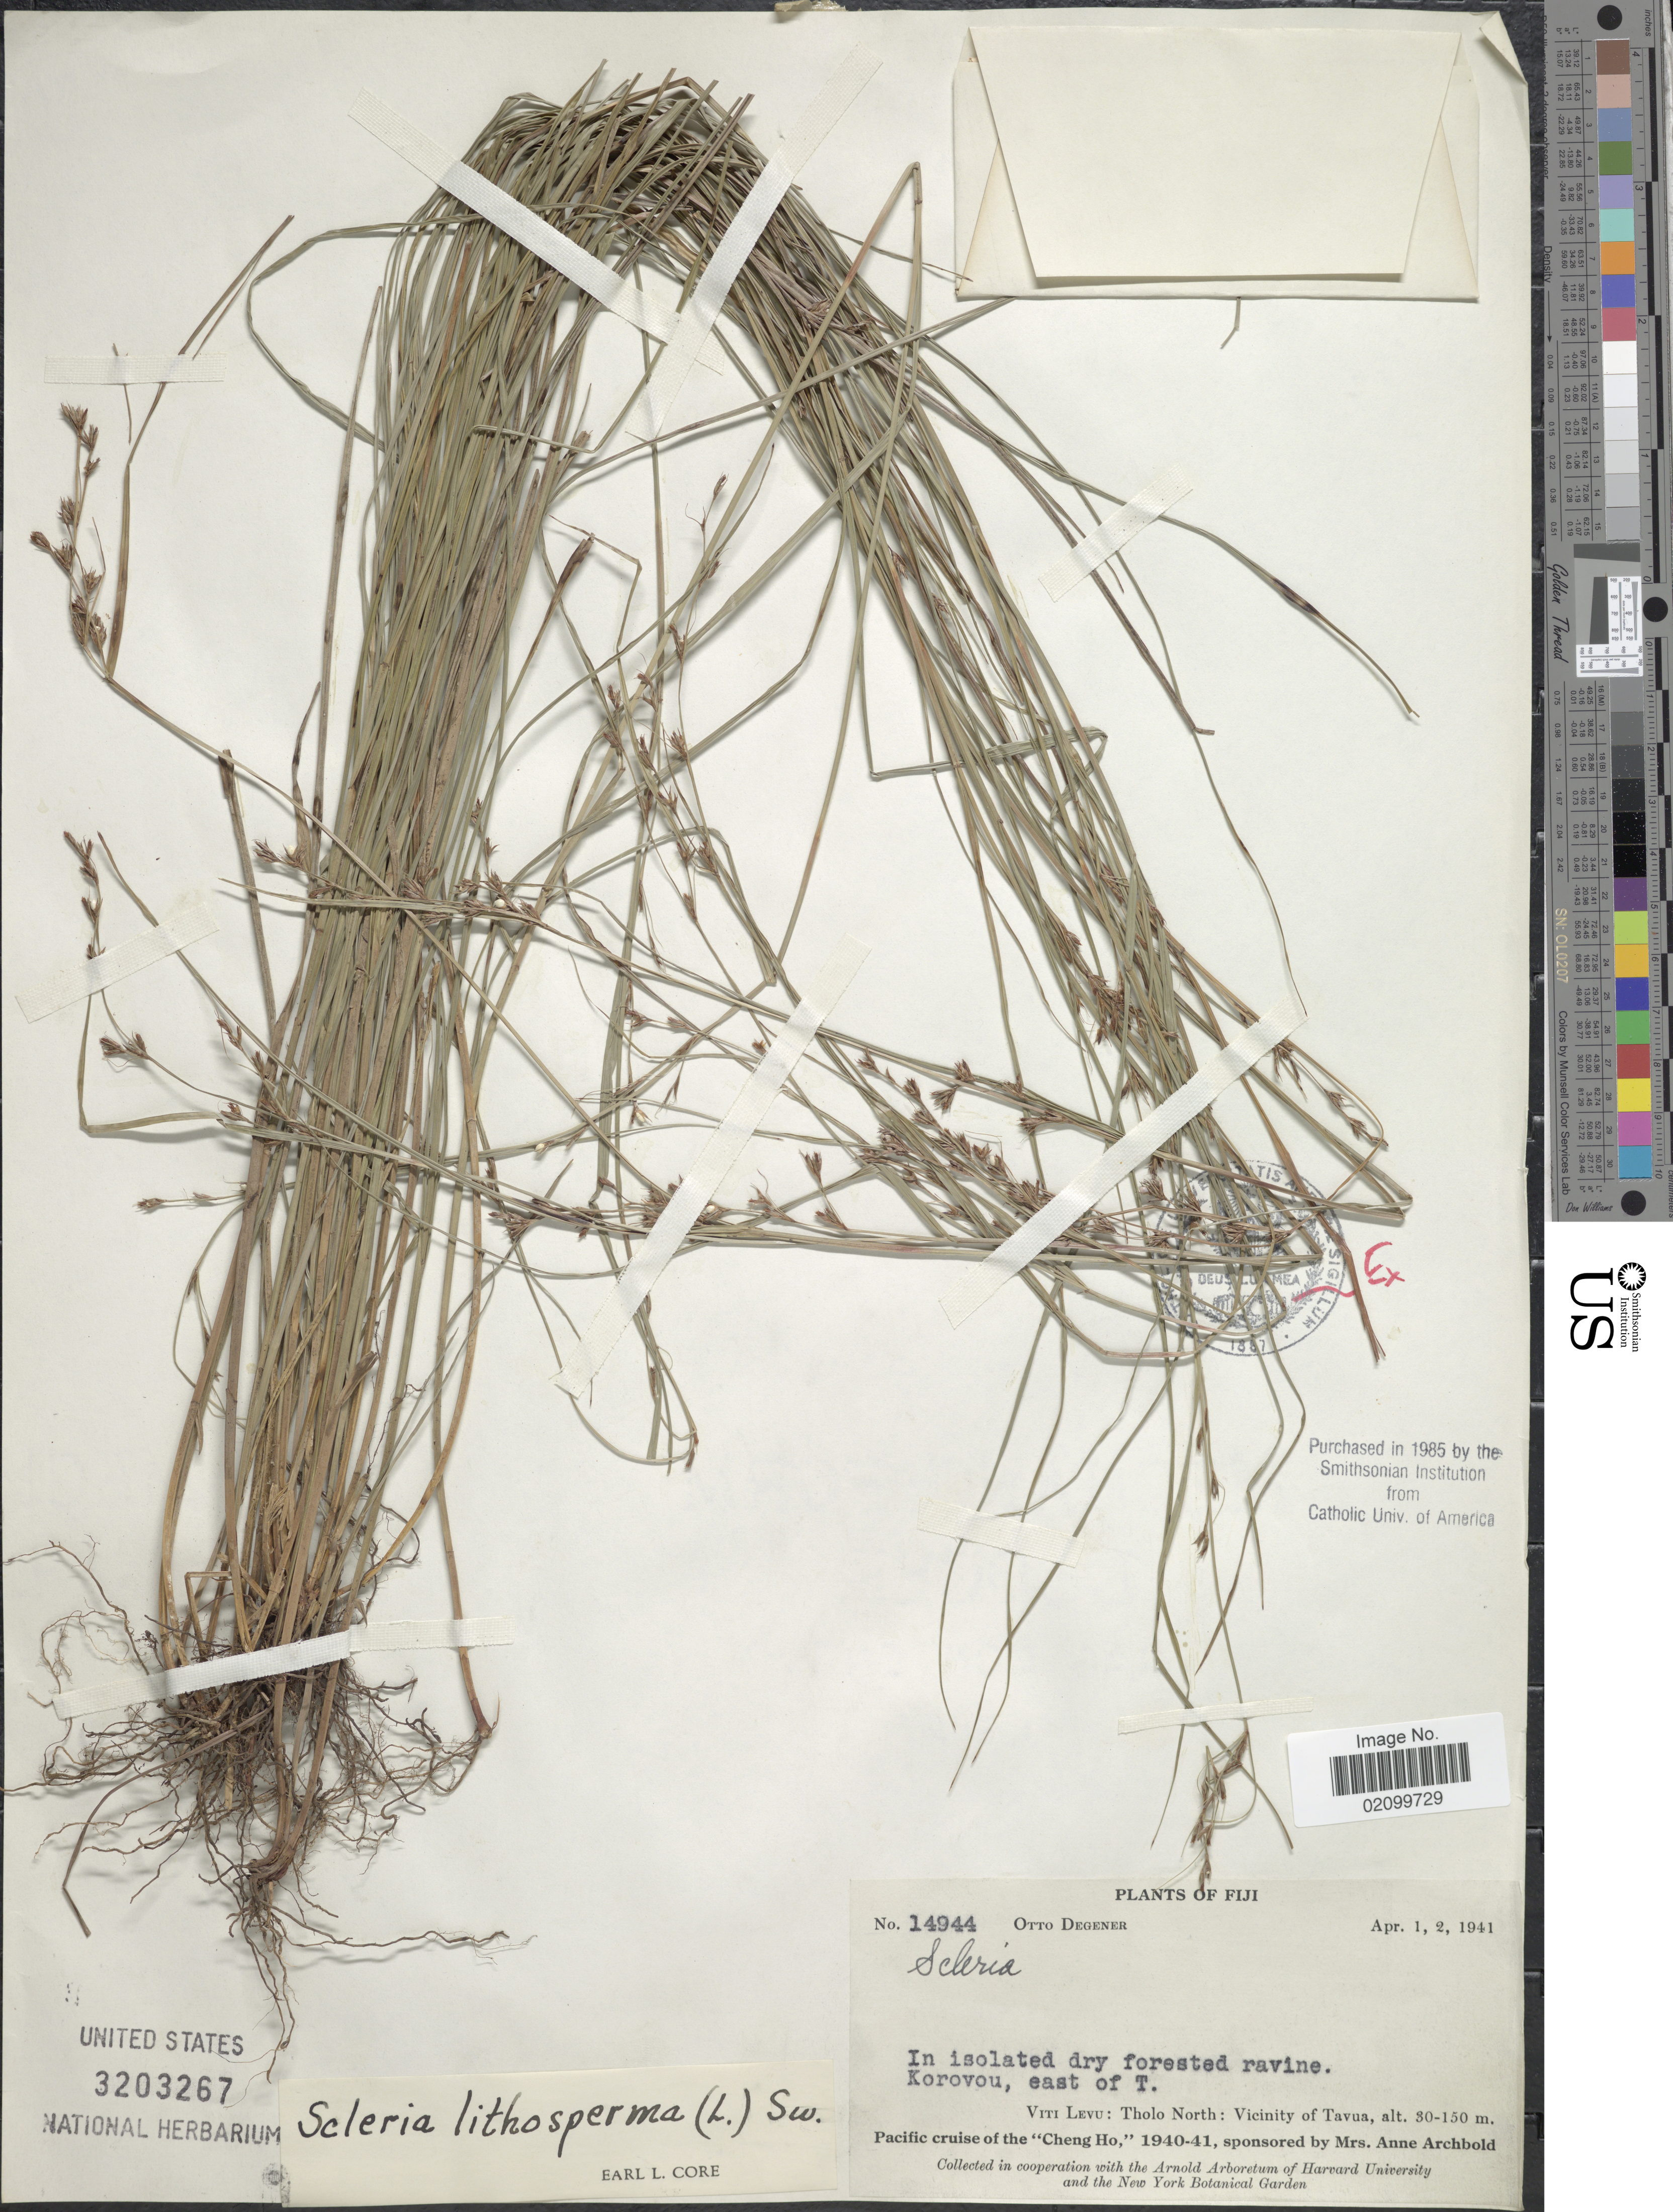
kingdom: Plantae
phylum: Tracheophyta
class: Liliopsida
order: Poales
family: Cyperaceae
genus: Scleria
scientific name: Scleria lithosperma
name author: (L.) Sw.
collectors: O. Degener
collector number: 14944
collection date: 1941-04-01/1941-04-02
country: Fiji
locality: Viti Levu: Tholo North: Vicinity of Tavua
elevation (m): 30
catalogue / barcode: US 3203267